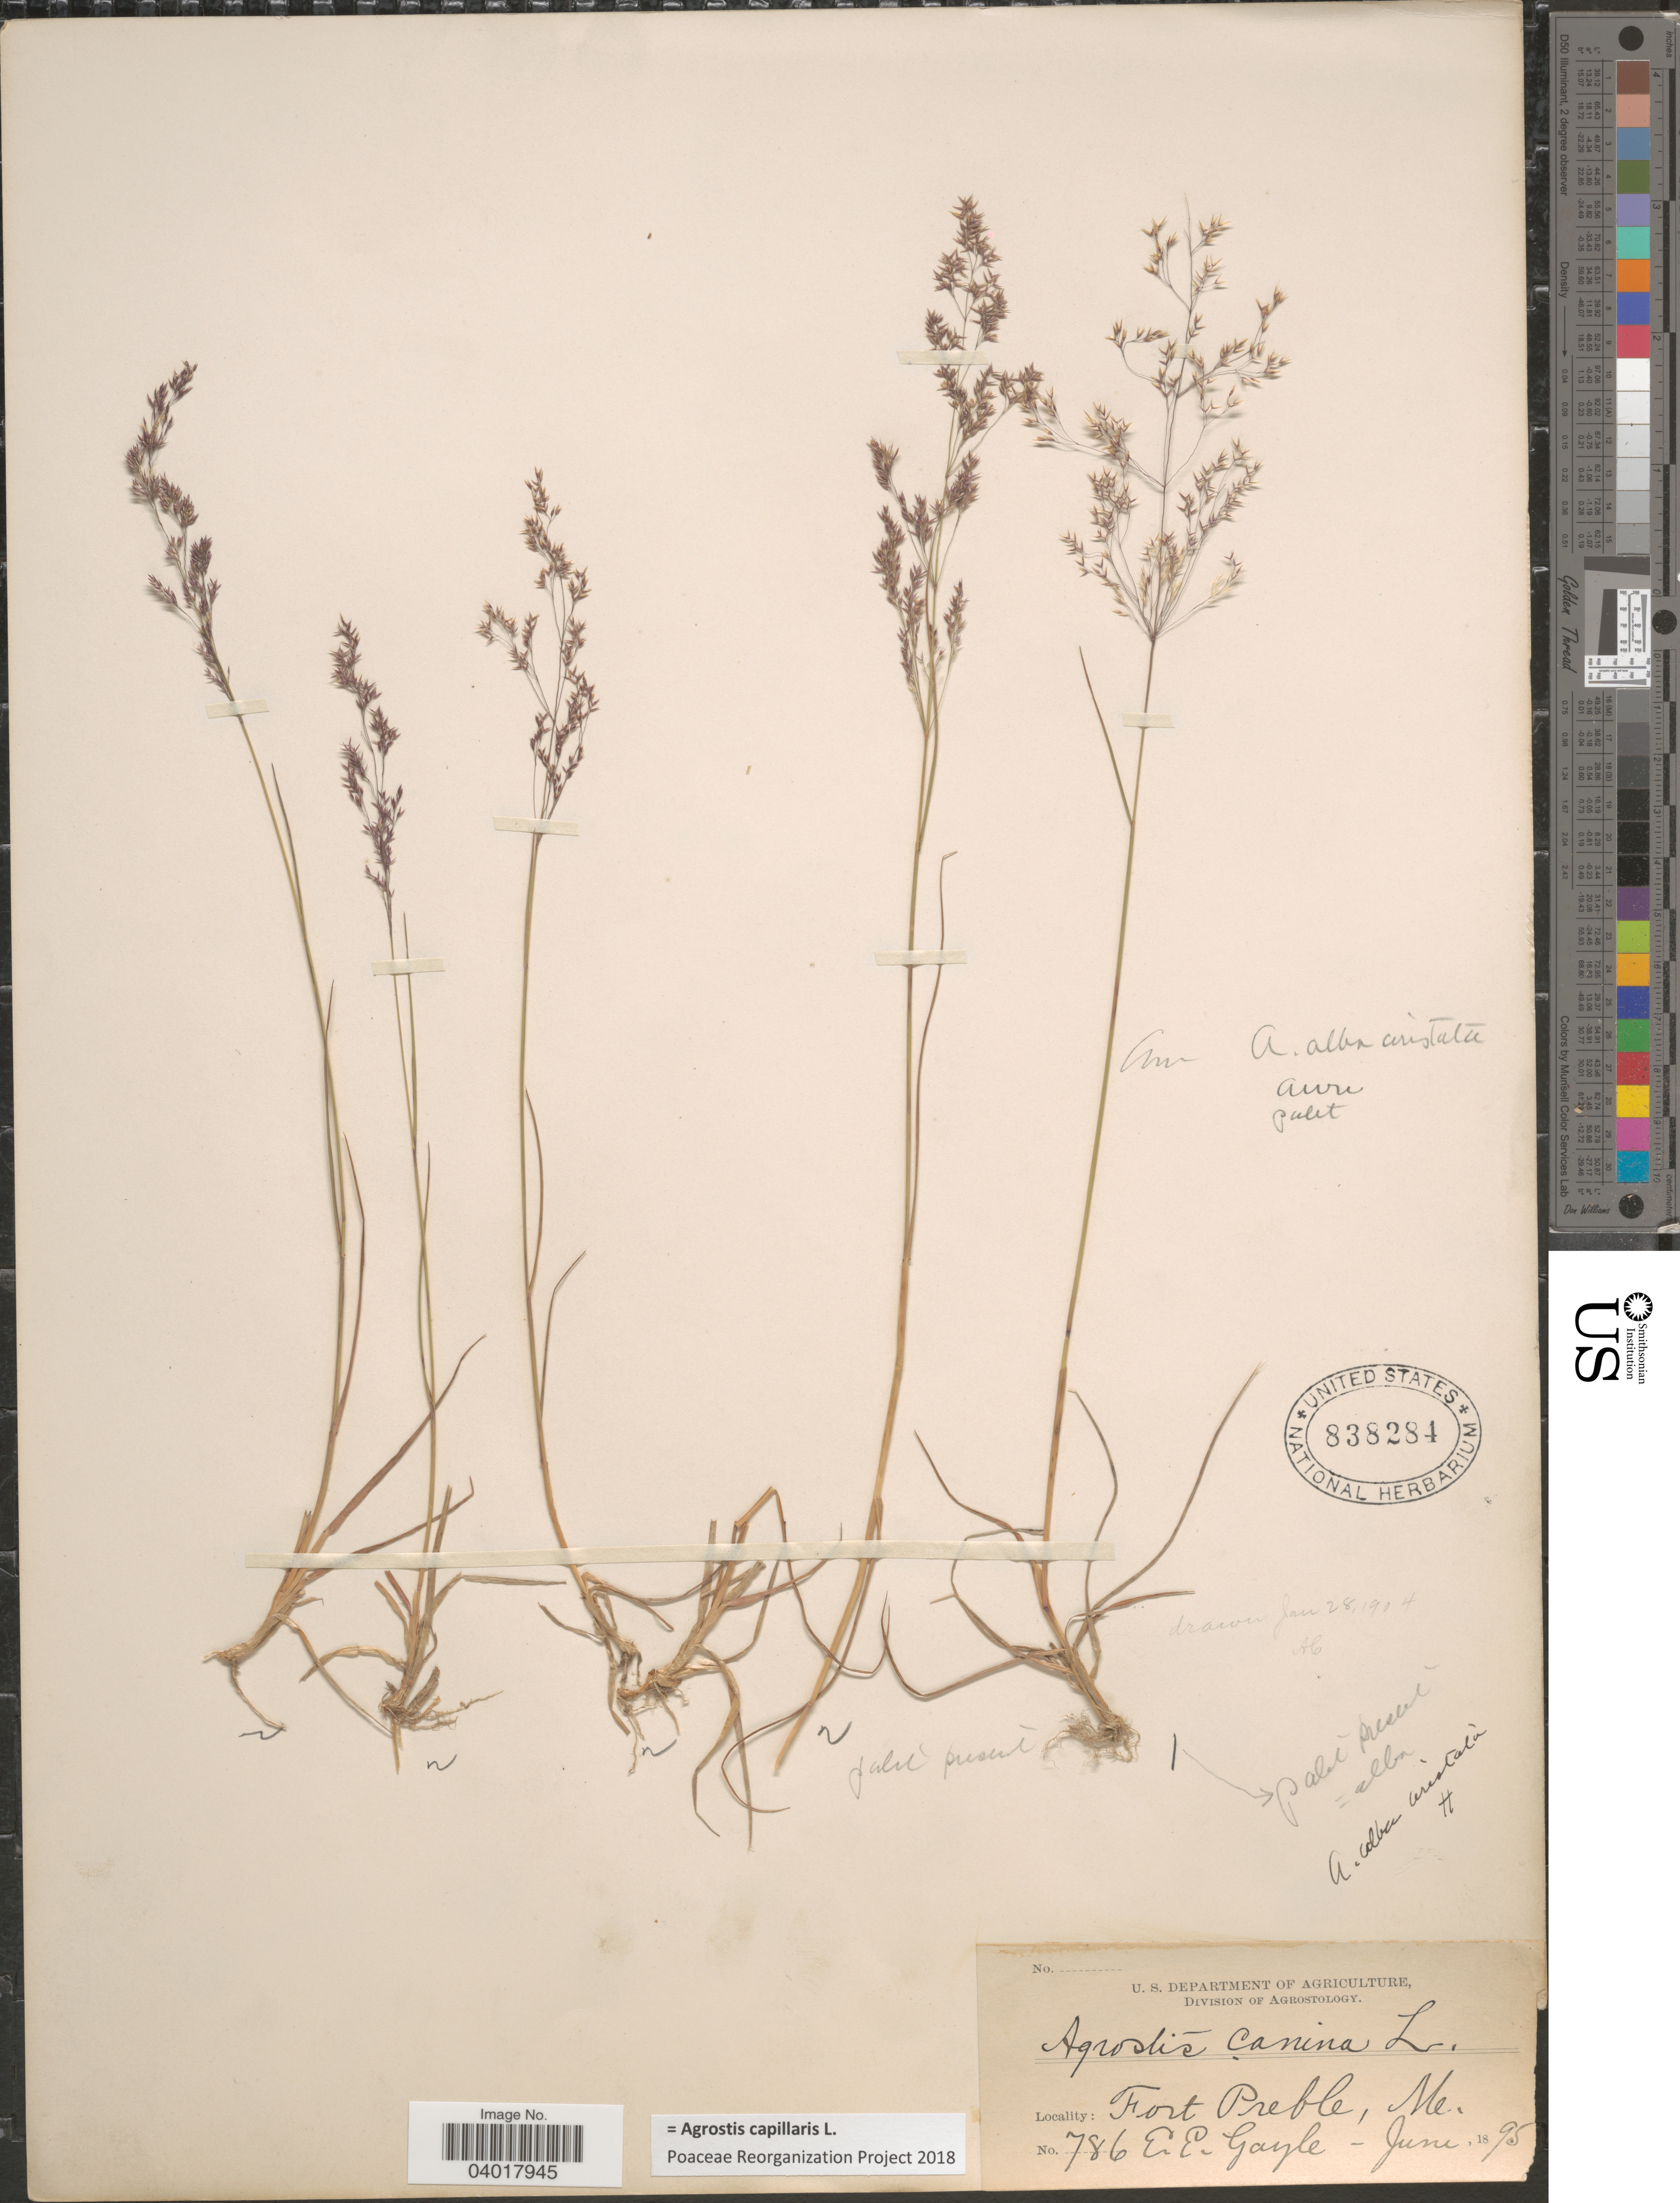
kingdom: Plantae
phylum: Tracheophyta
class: Liliopsida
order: Poales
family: Poaceae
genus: Agrostis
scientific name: Agrostis capillaris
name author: L.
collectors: E. Gayle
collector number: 786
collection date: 1895-06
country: United States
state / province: Maine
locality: Fort Preble.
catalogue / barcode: US 838284